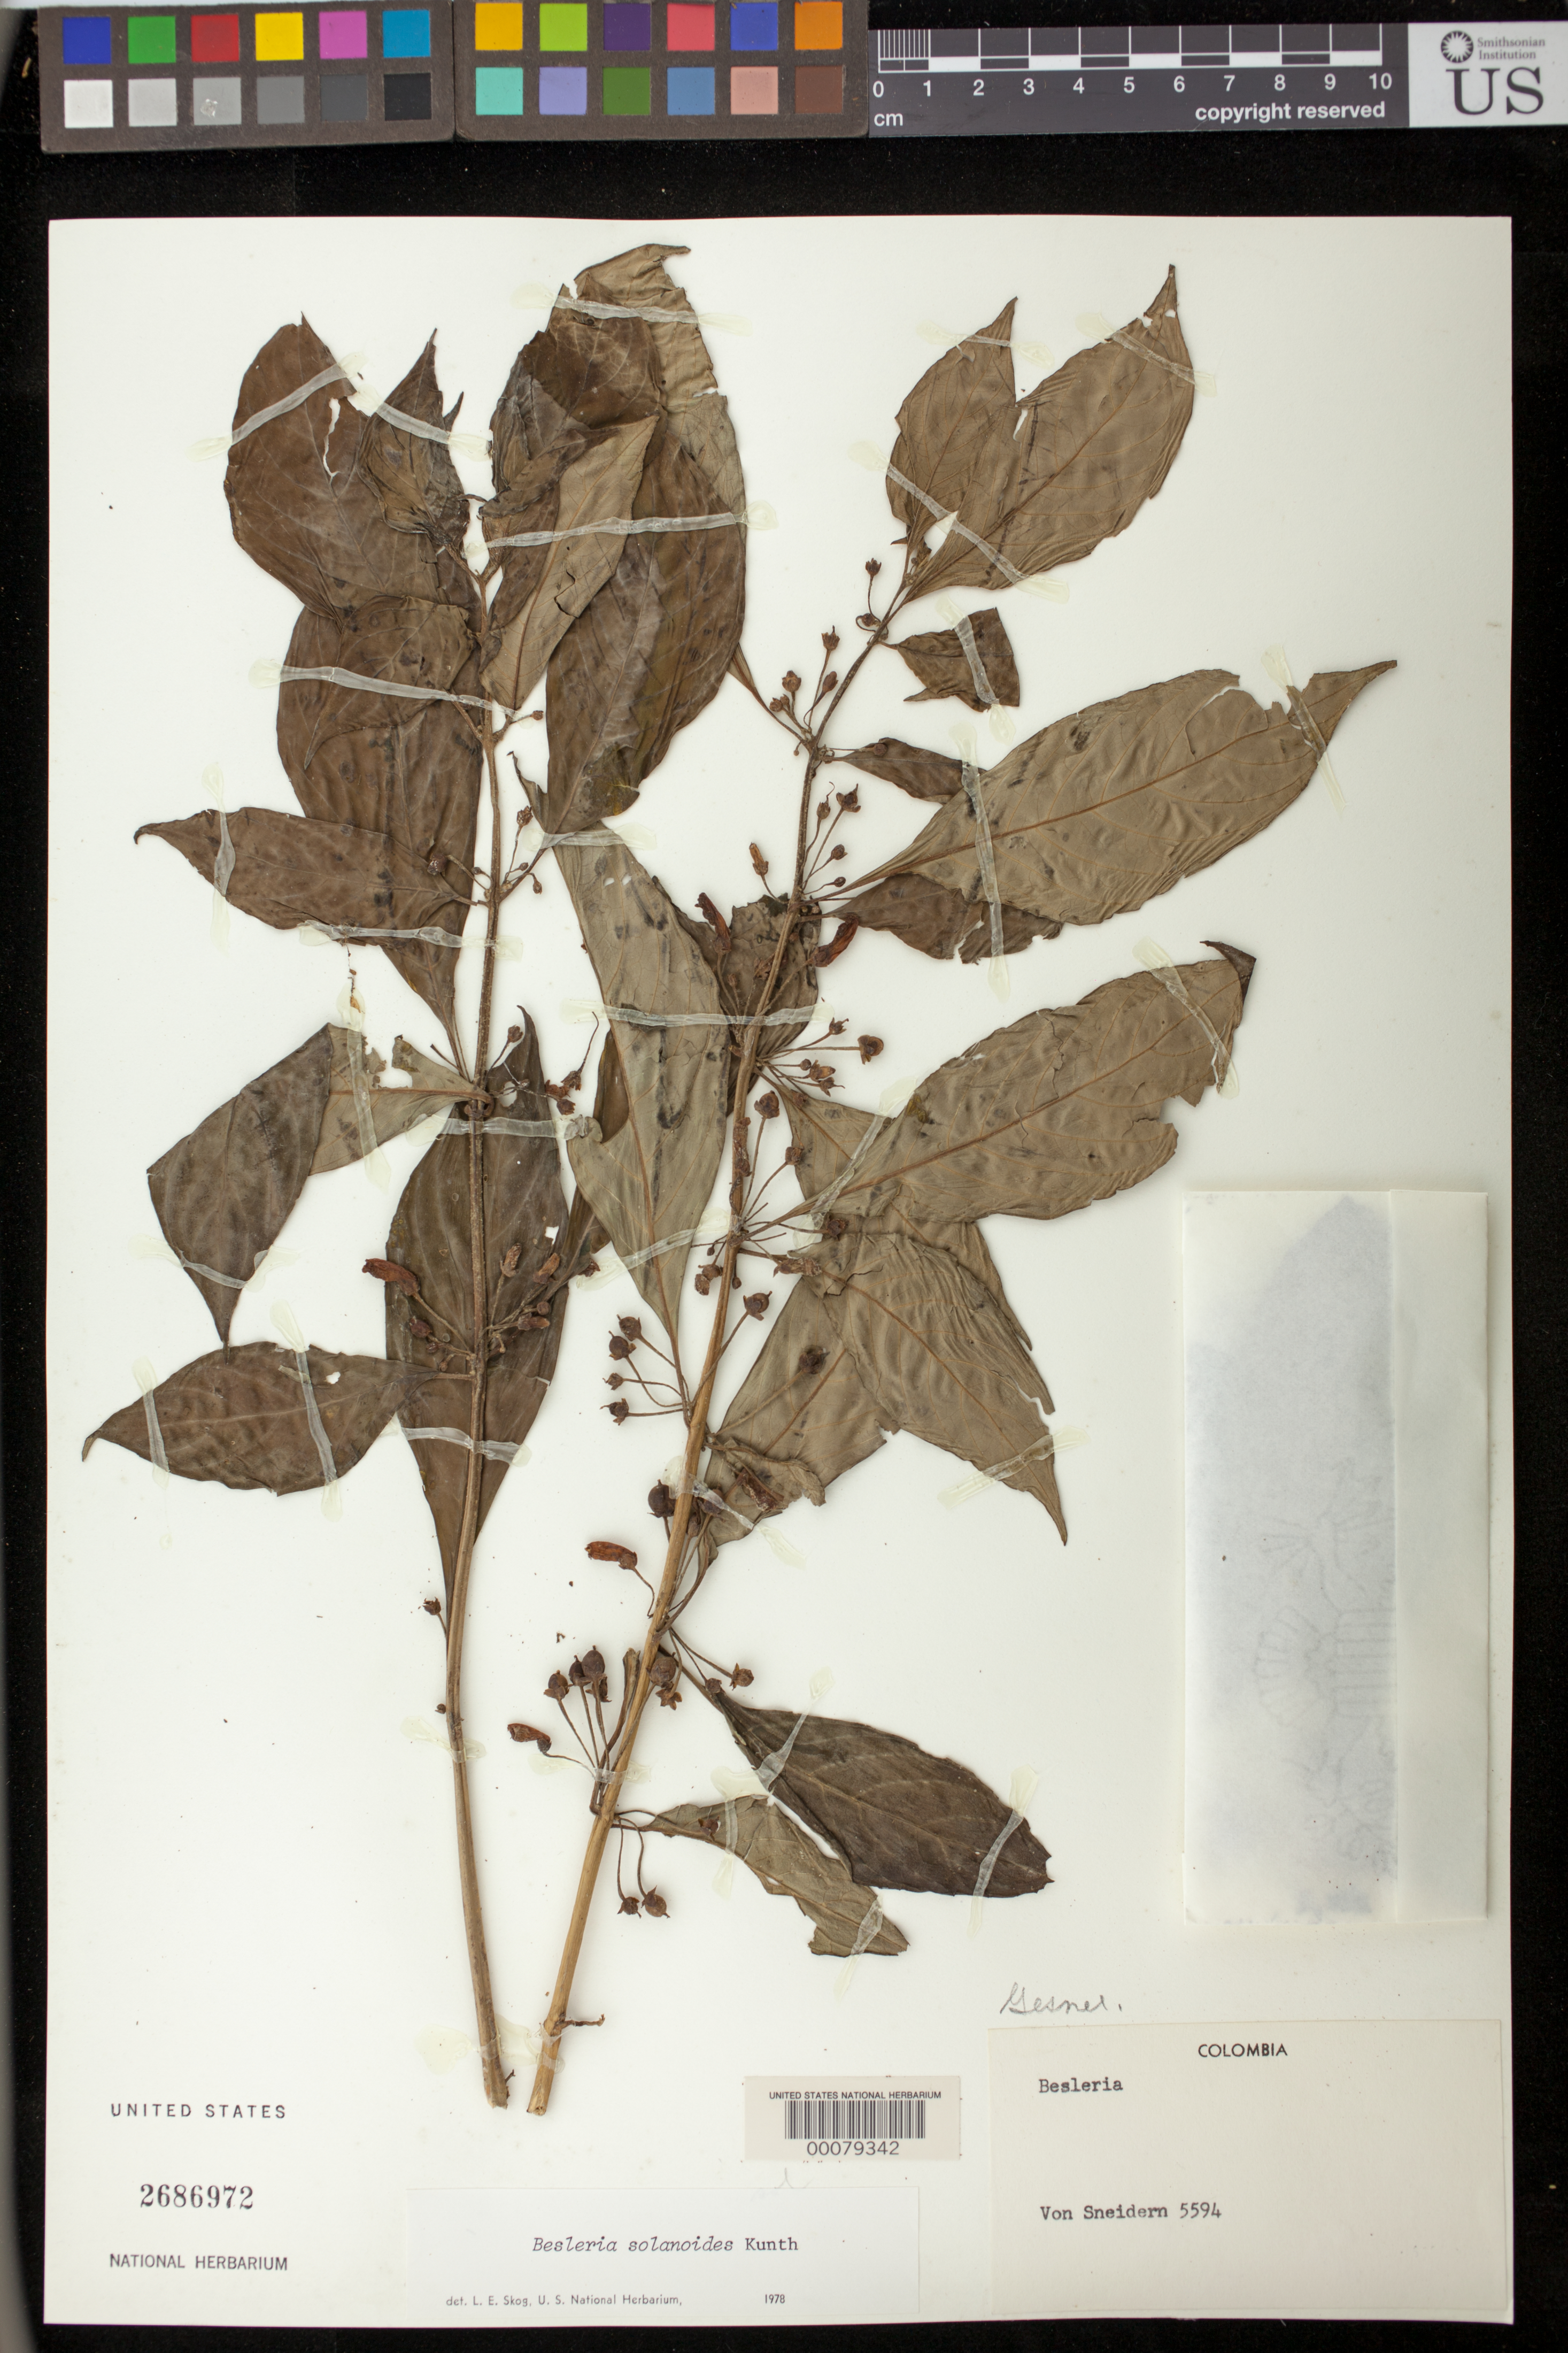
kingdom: Plantae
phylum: Tracheophyta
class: Magnoliopsida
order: Lamiales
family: Gesneriaceae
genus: Besleria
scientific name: Besleria solanoides var. solanoides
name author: Kunth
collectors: K. von Sneidern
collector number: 5594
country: Colombia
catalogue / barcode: US 2686972